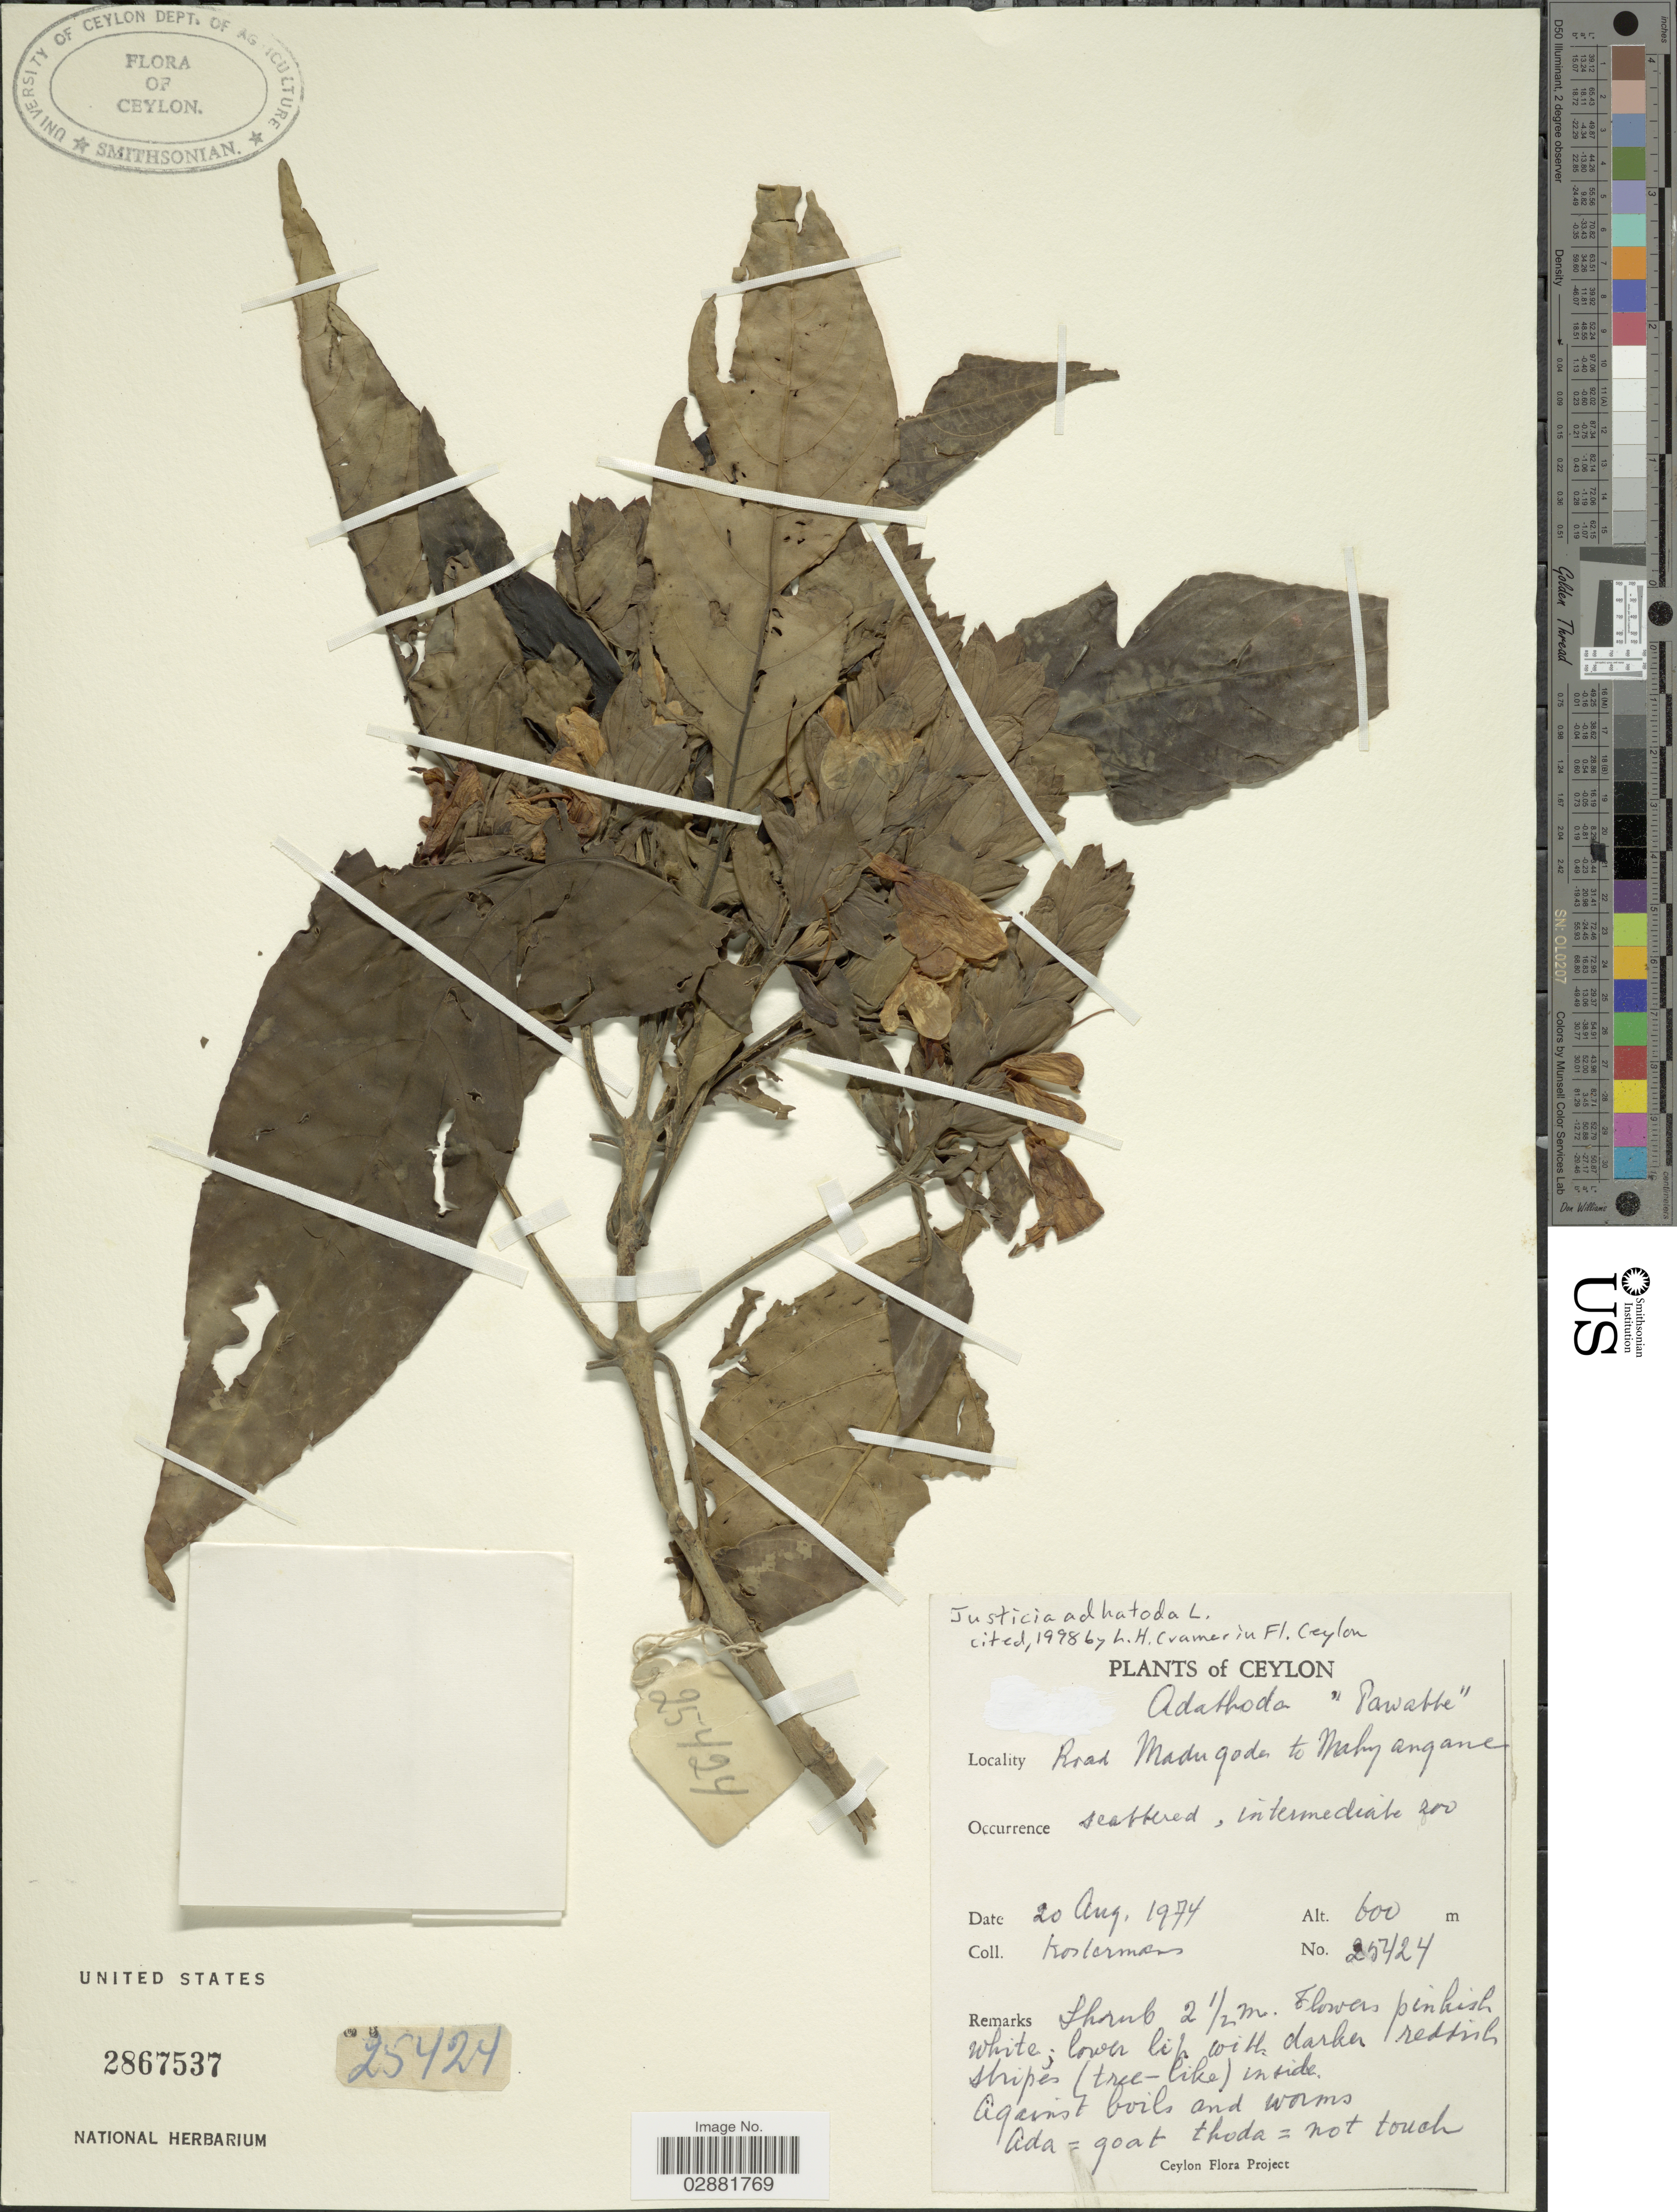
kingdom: Plantae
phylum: Tracheophyta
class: Magnoliopsida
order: Lamiales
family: Acanthaceae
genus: Justicia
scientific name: Justicia adhatoda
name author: L.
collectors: Kostermans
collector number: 25424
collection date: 1974-08-20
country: Sri Lanka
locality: Ceylon, Road Madugoda to Mahy angane.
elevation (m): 600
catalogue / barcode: US 2867537